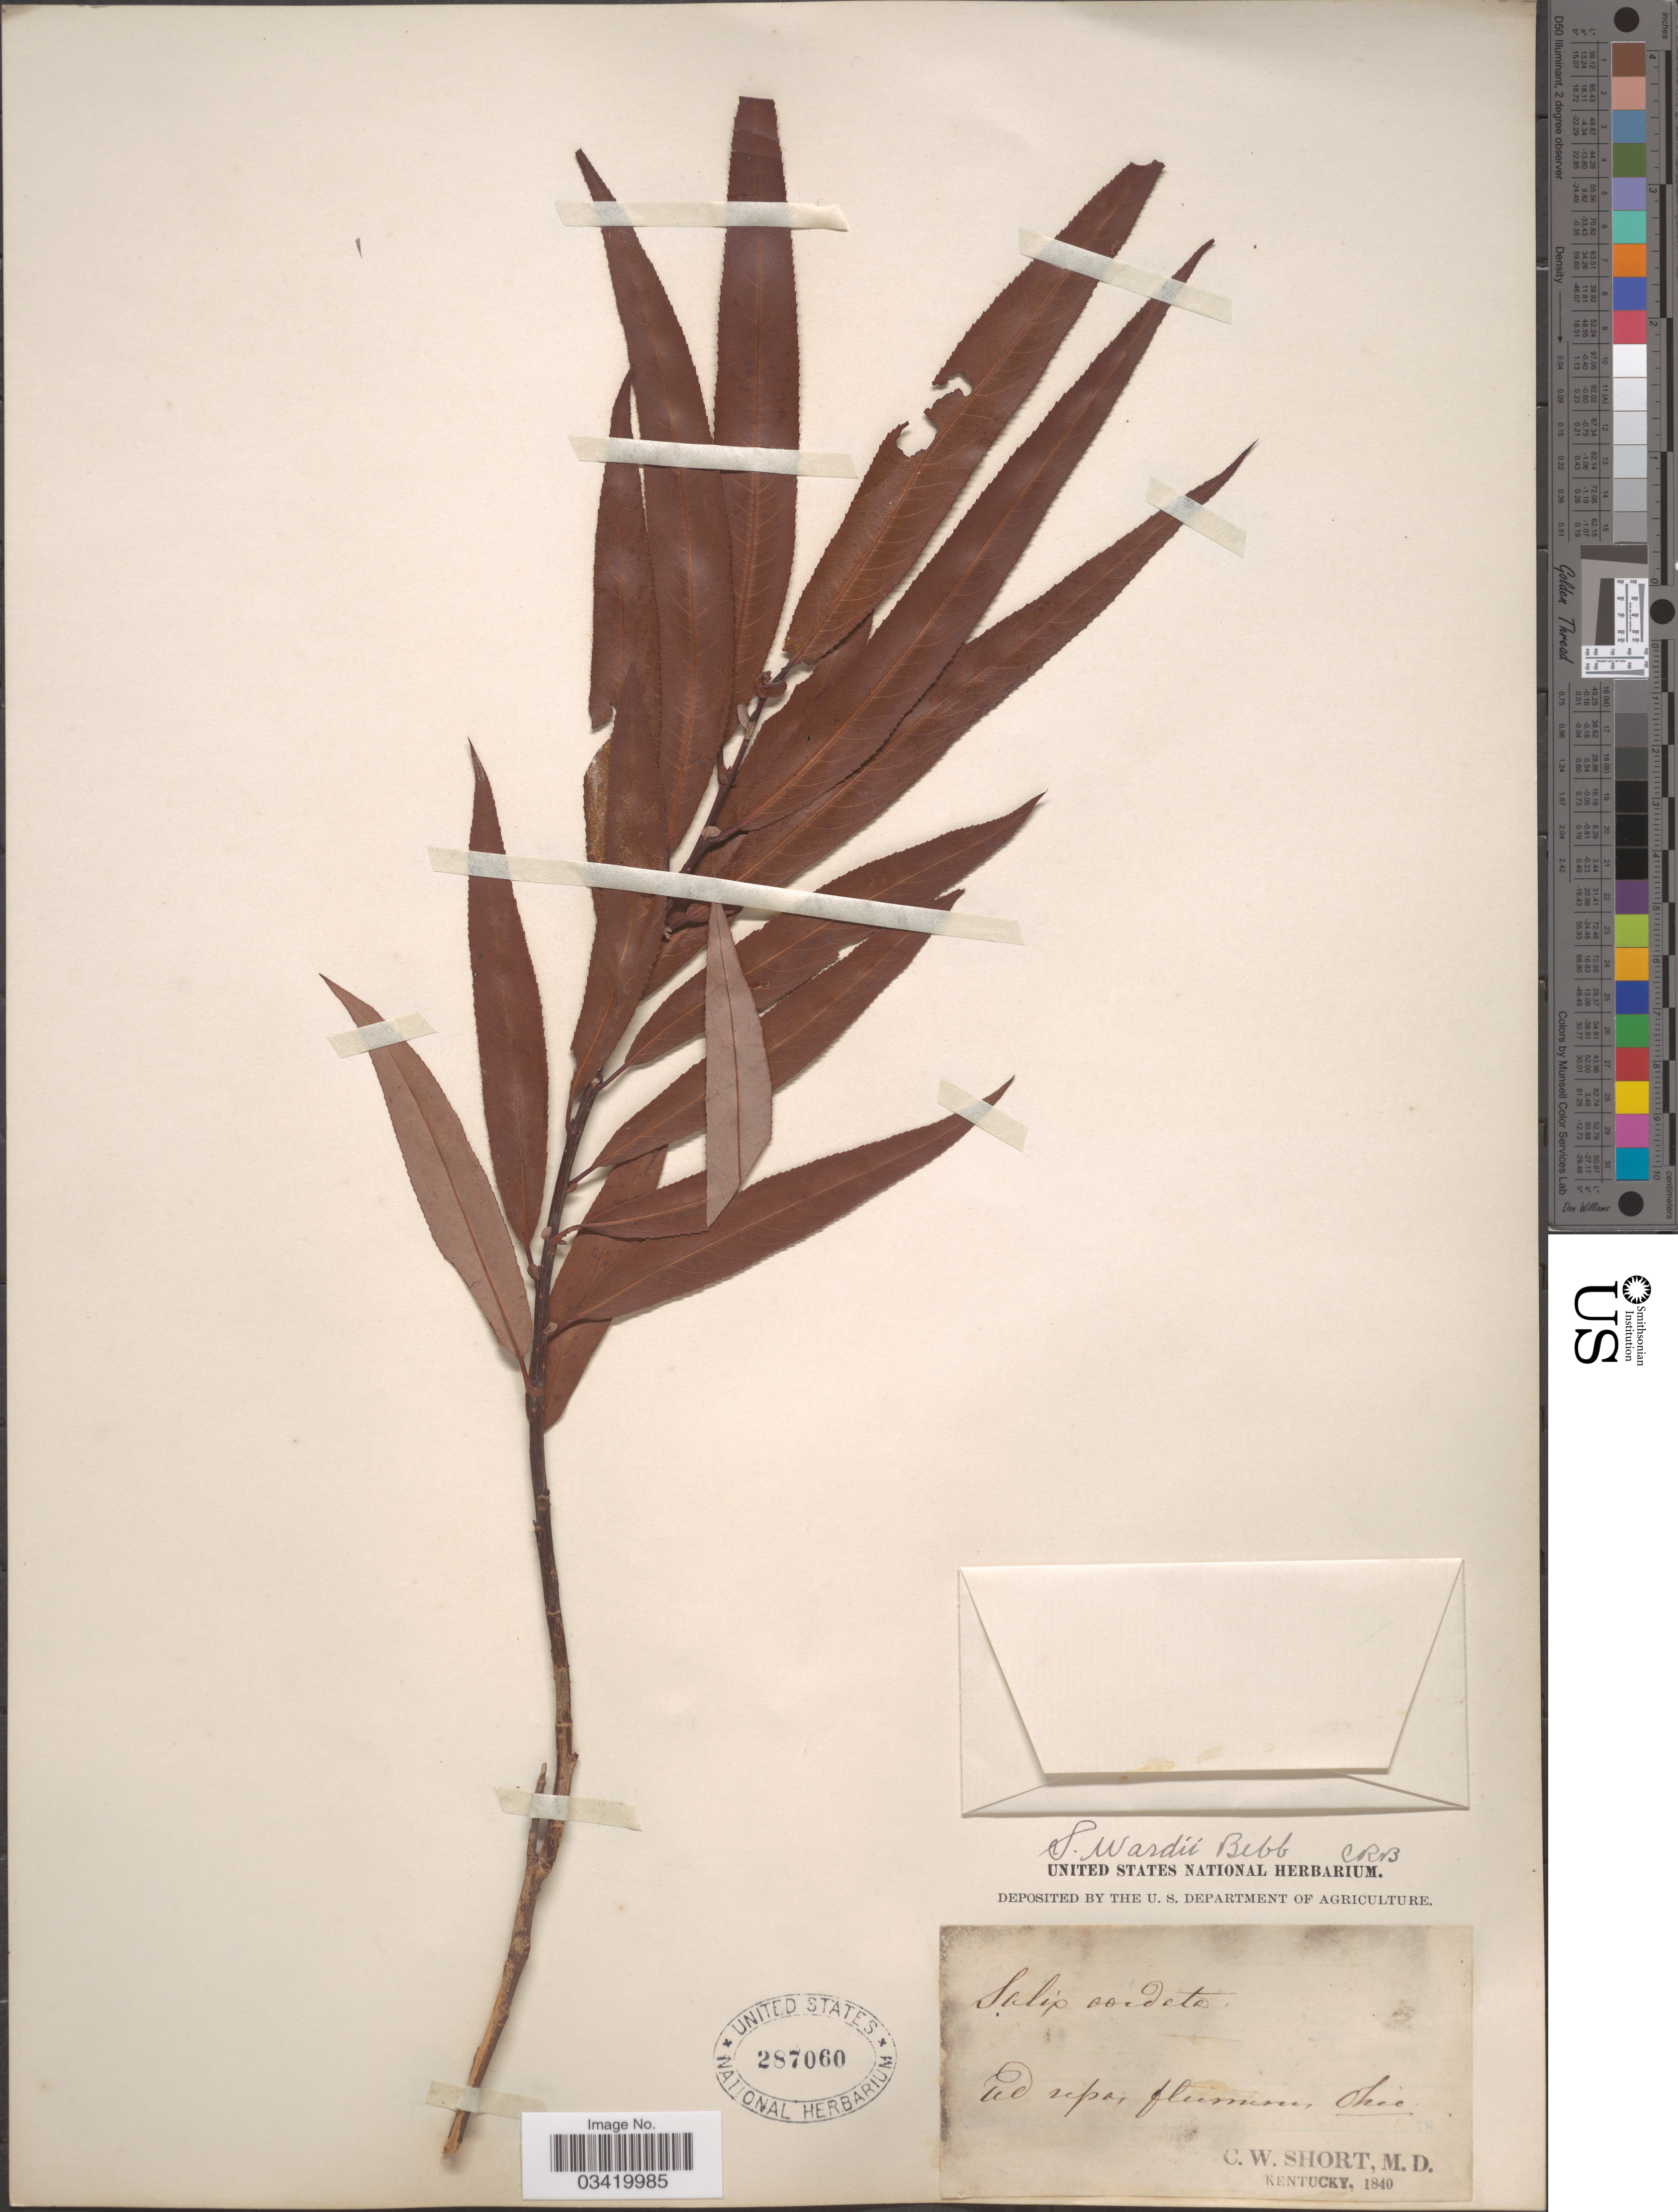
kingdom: Plantae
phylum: Tracheophyta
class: Magnoliopsida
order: Malpighiales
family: Salicaceae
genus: Salix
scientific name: Salix caroliniana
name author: Michx.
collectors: C. W. Short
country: United States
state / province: Ohio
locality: Ad ripa fluminus.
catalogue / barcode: US 287060